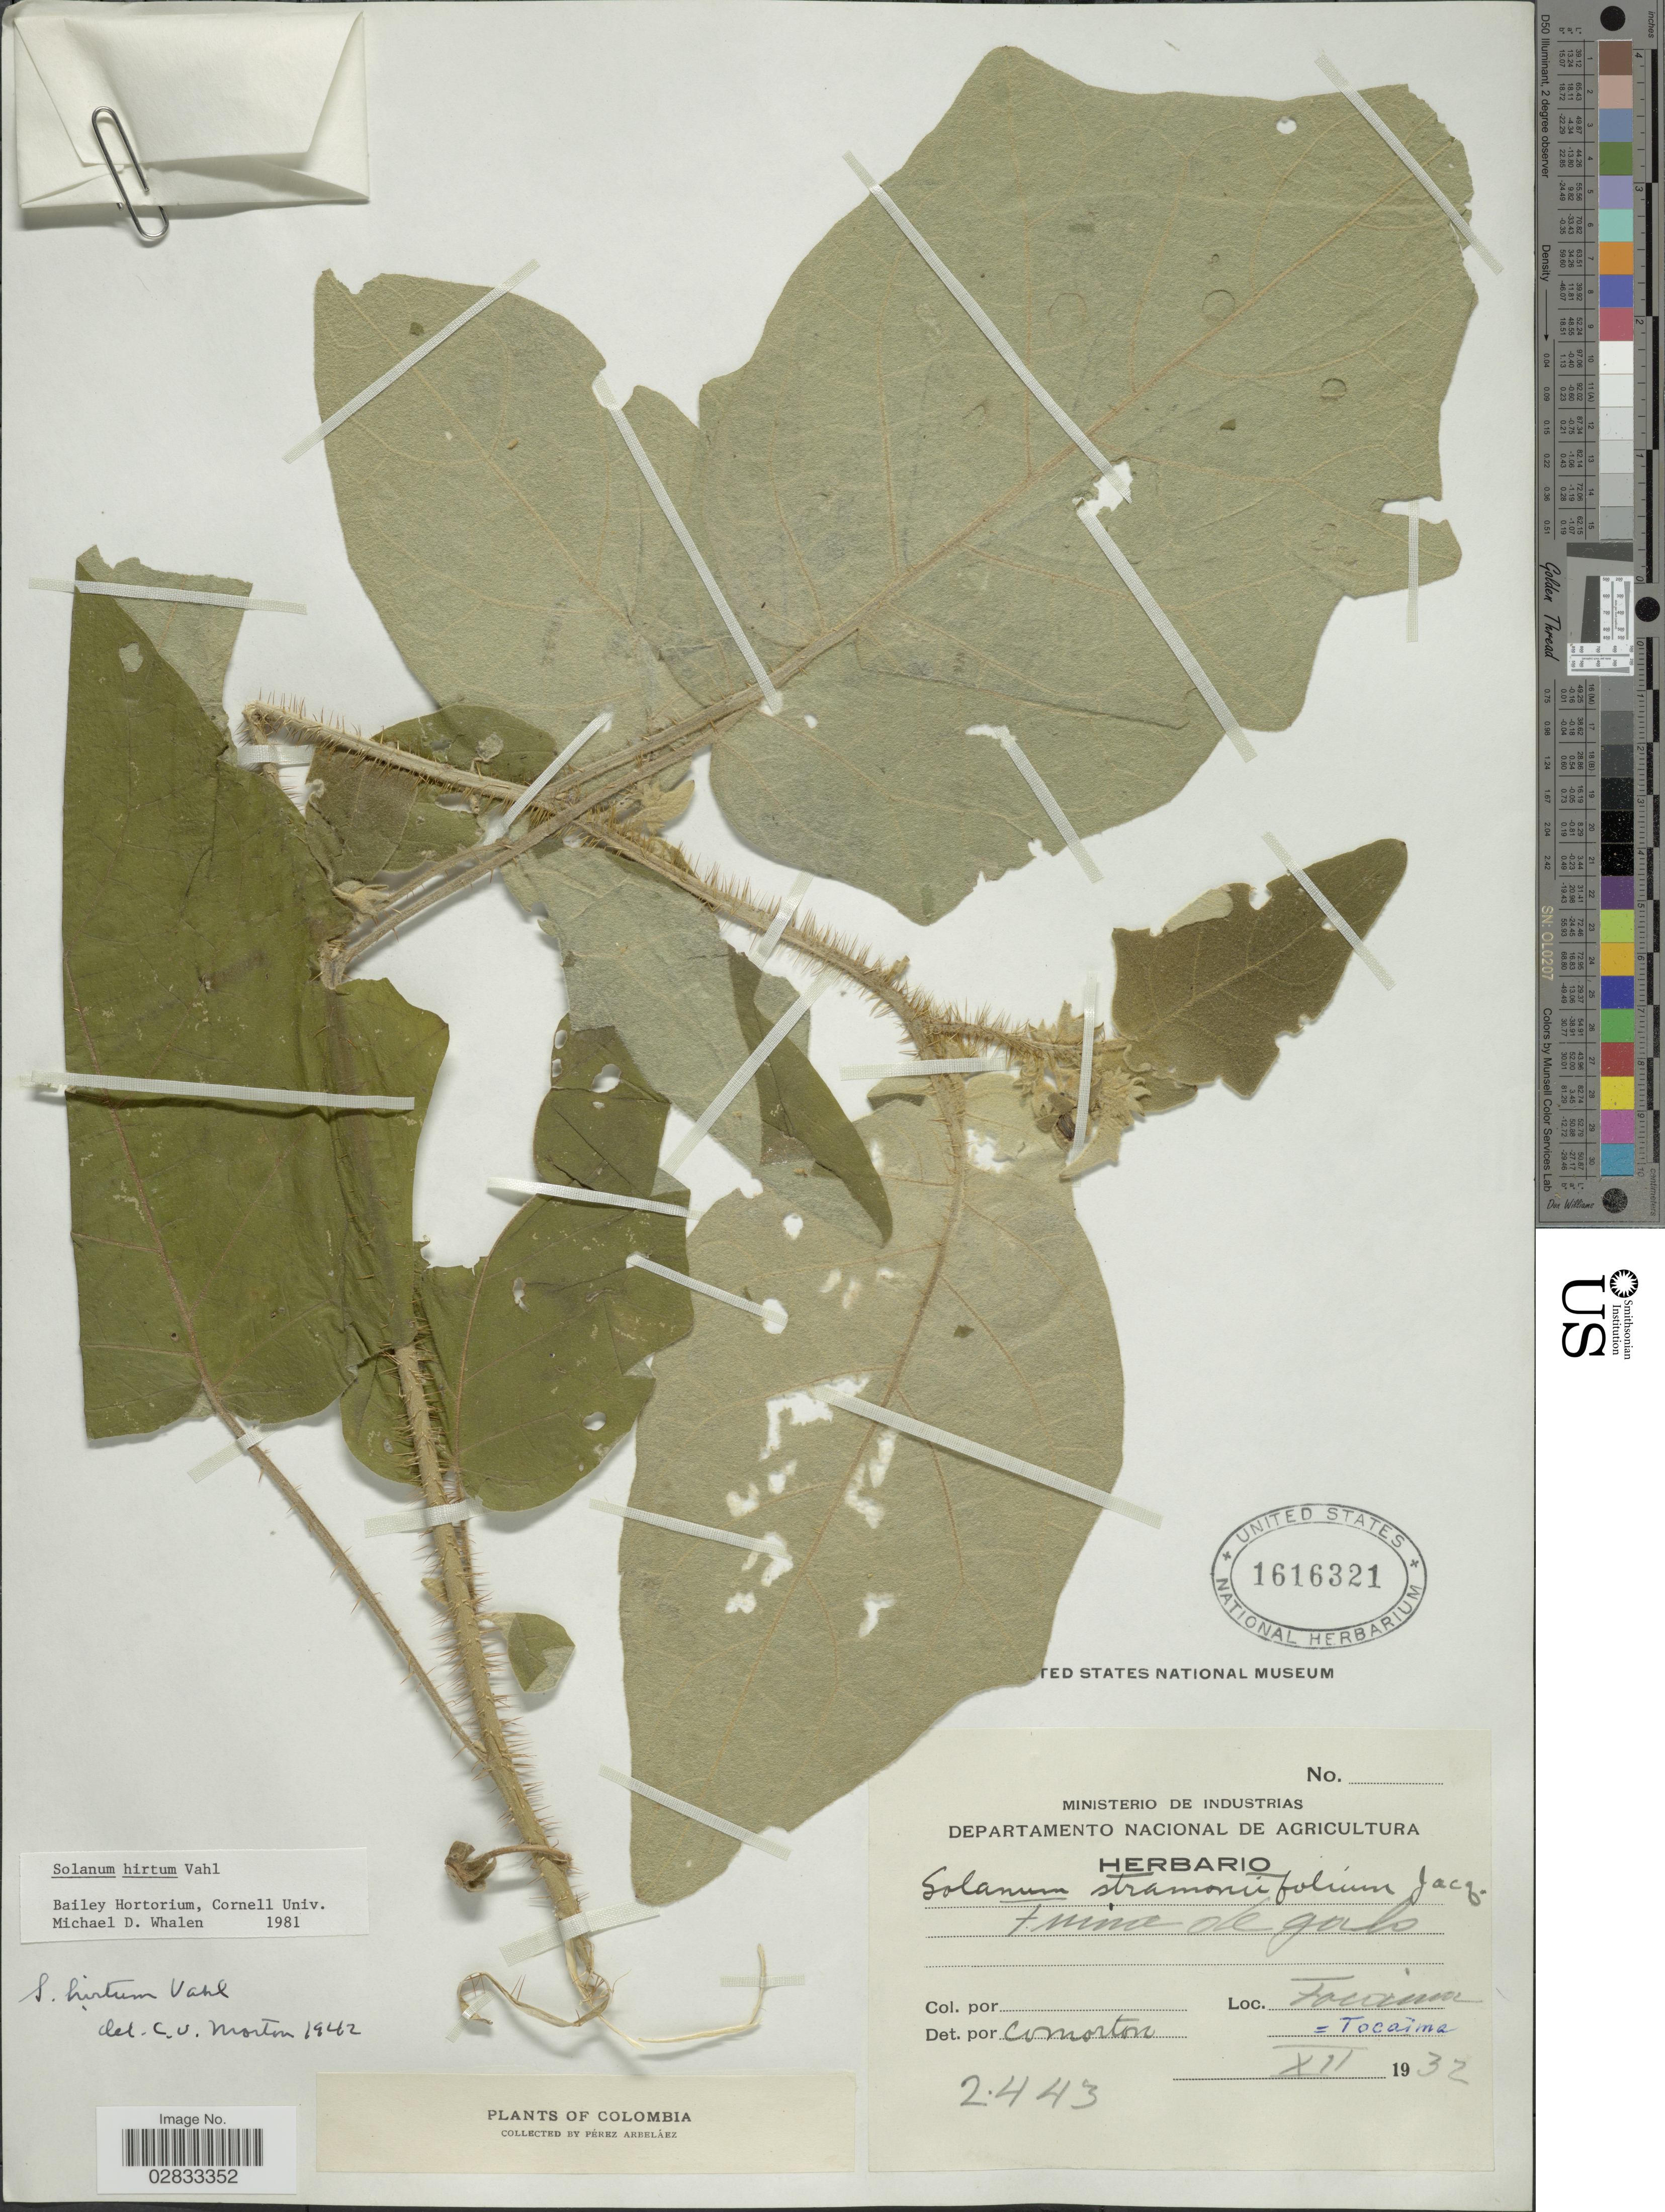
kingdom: Plantae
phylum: Tracheophyta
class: Magnoliopsida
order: Solanales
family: Solanaceae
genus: Solanum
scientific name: Solanum hirtum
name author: Vahl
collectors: E. Pérez Arbeláez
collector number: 2443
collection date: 1932-12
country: Colombia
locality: Tocaïma.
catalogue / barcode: US 1616321